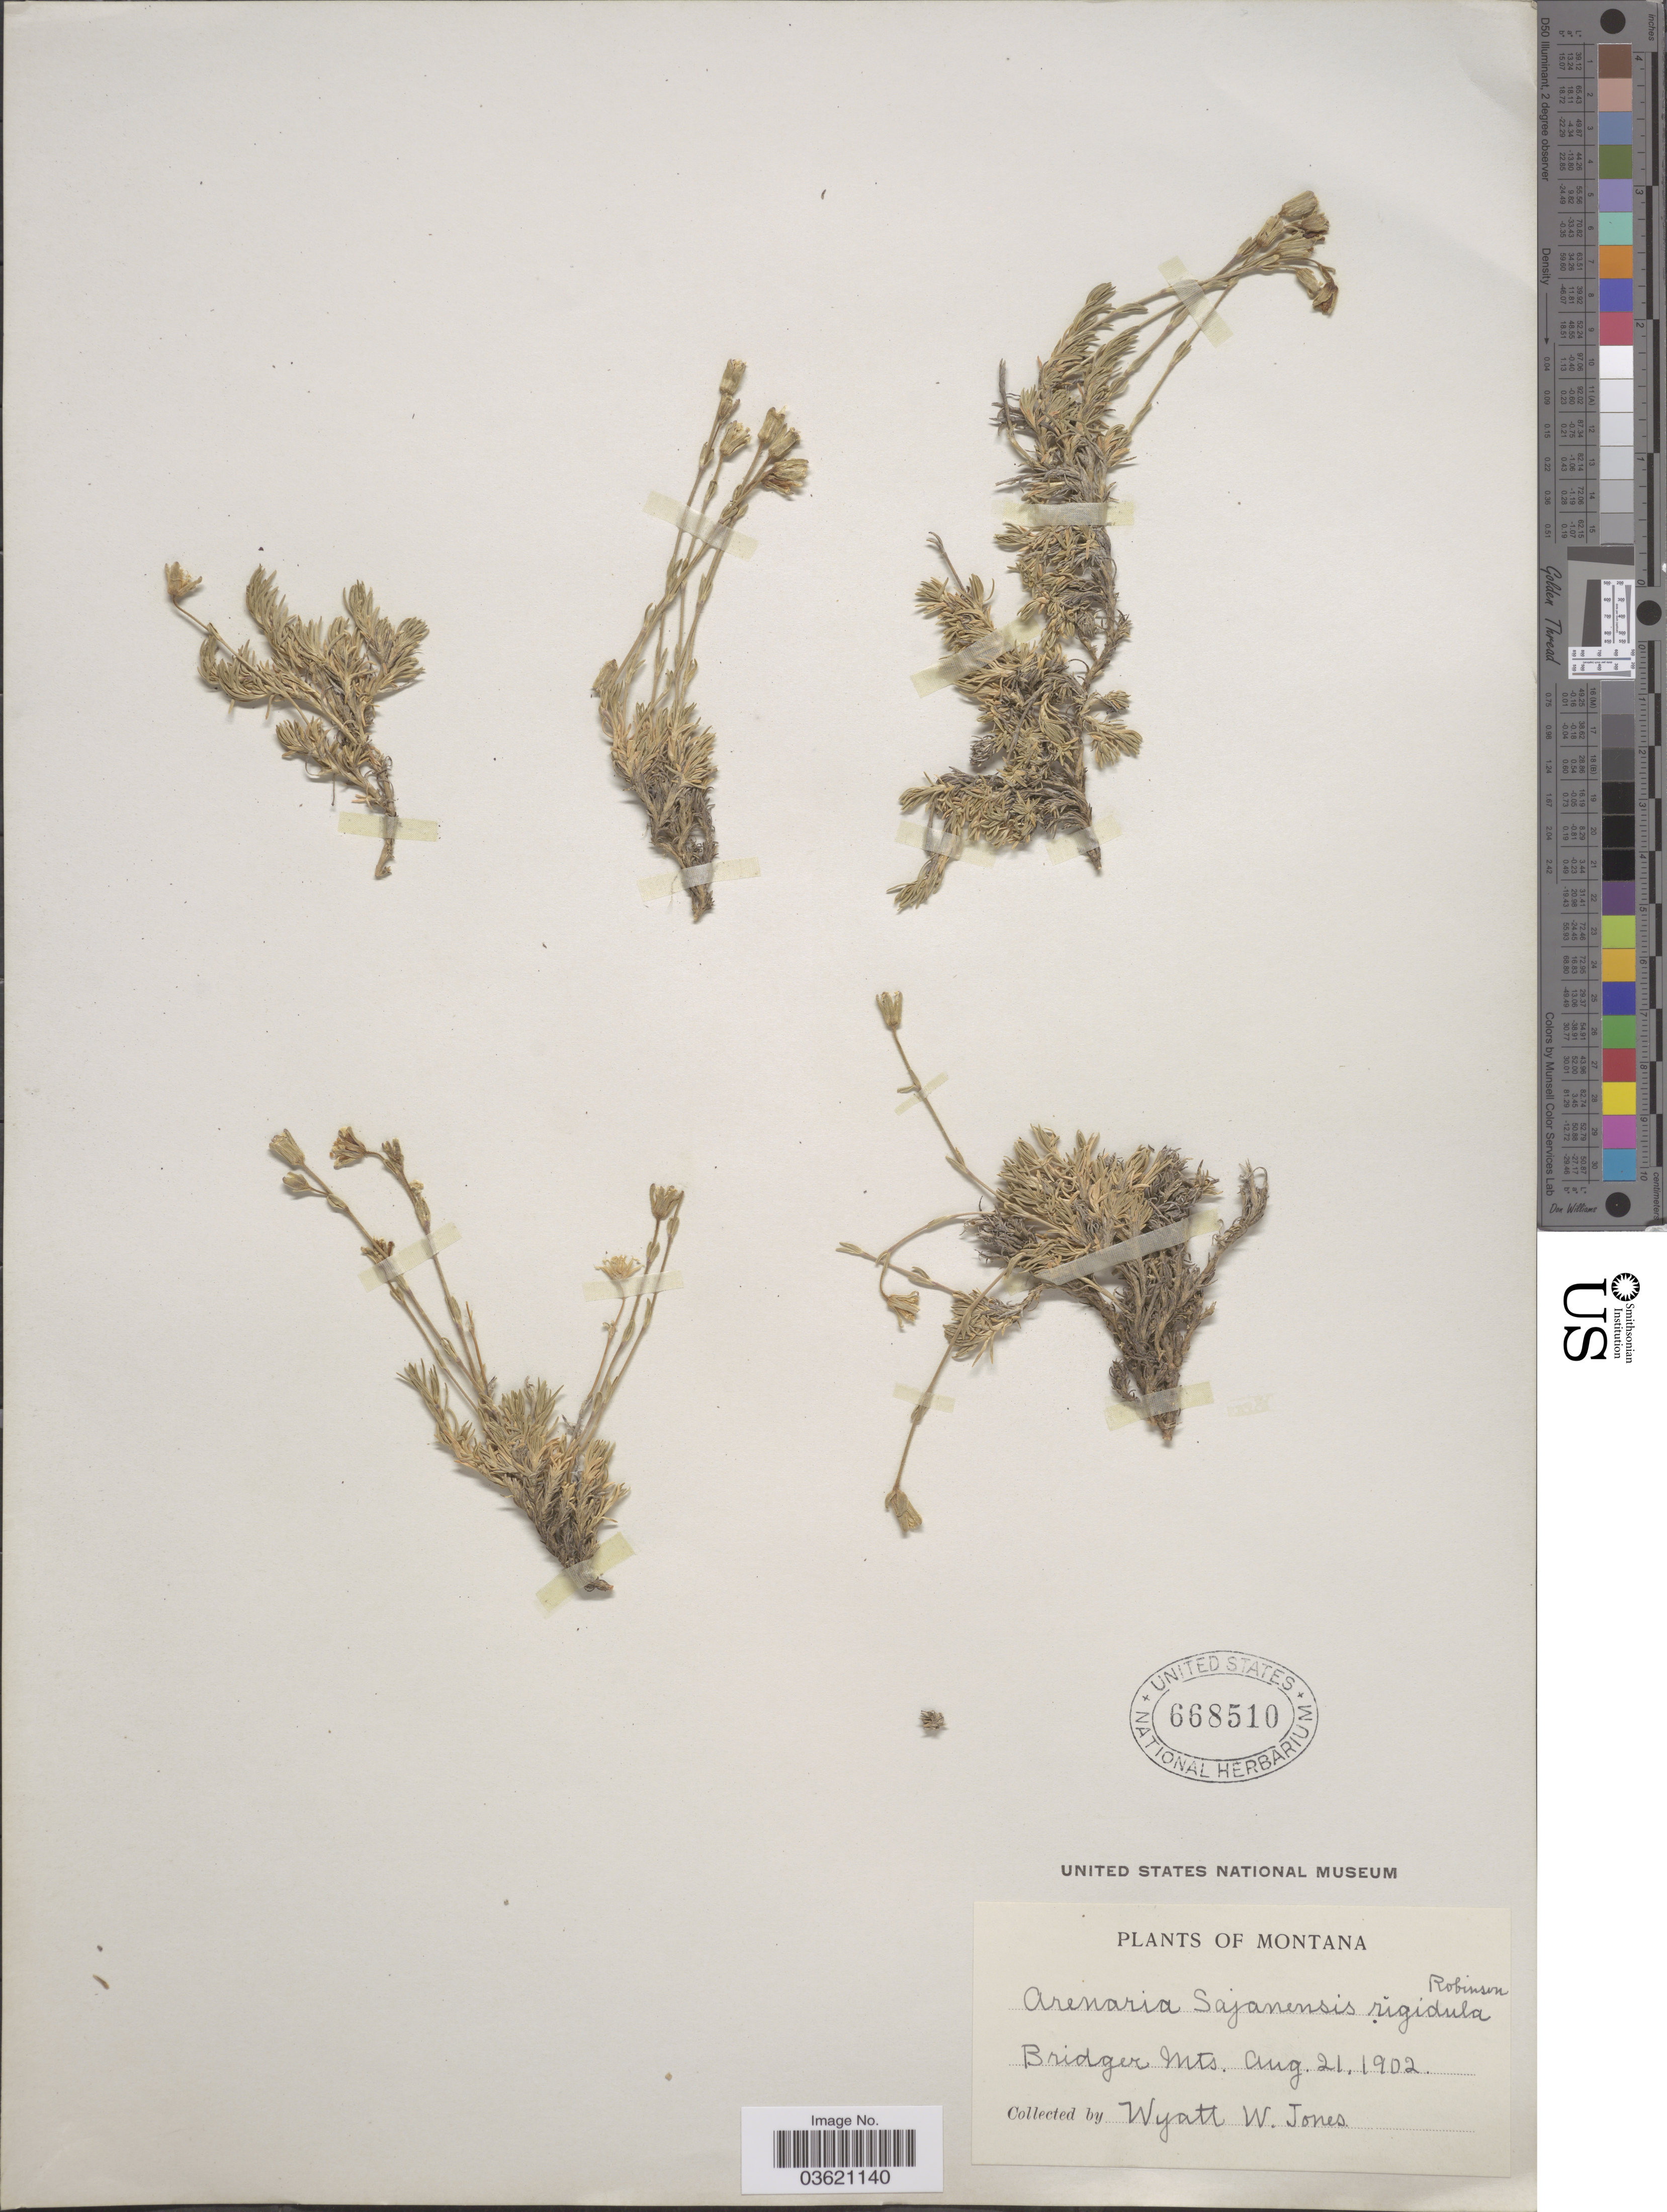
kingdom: Plantae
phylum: Tracheophyta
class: Magnoliopsida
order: Caryophyllales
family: Caryophyllaceae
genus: Cherleria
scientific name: Cherleria obtusiloba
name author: (Rydb.) A.J. Moore & Dillenb.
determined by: Strong, M. T., (US), Smithsonian Institution - National Museum of Natural History (UNITED STATES)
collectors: W. W. Jones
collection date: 1902-08-21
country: United States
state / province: Montana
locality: Bridger Mts.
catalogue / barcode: US 668510